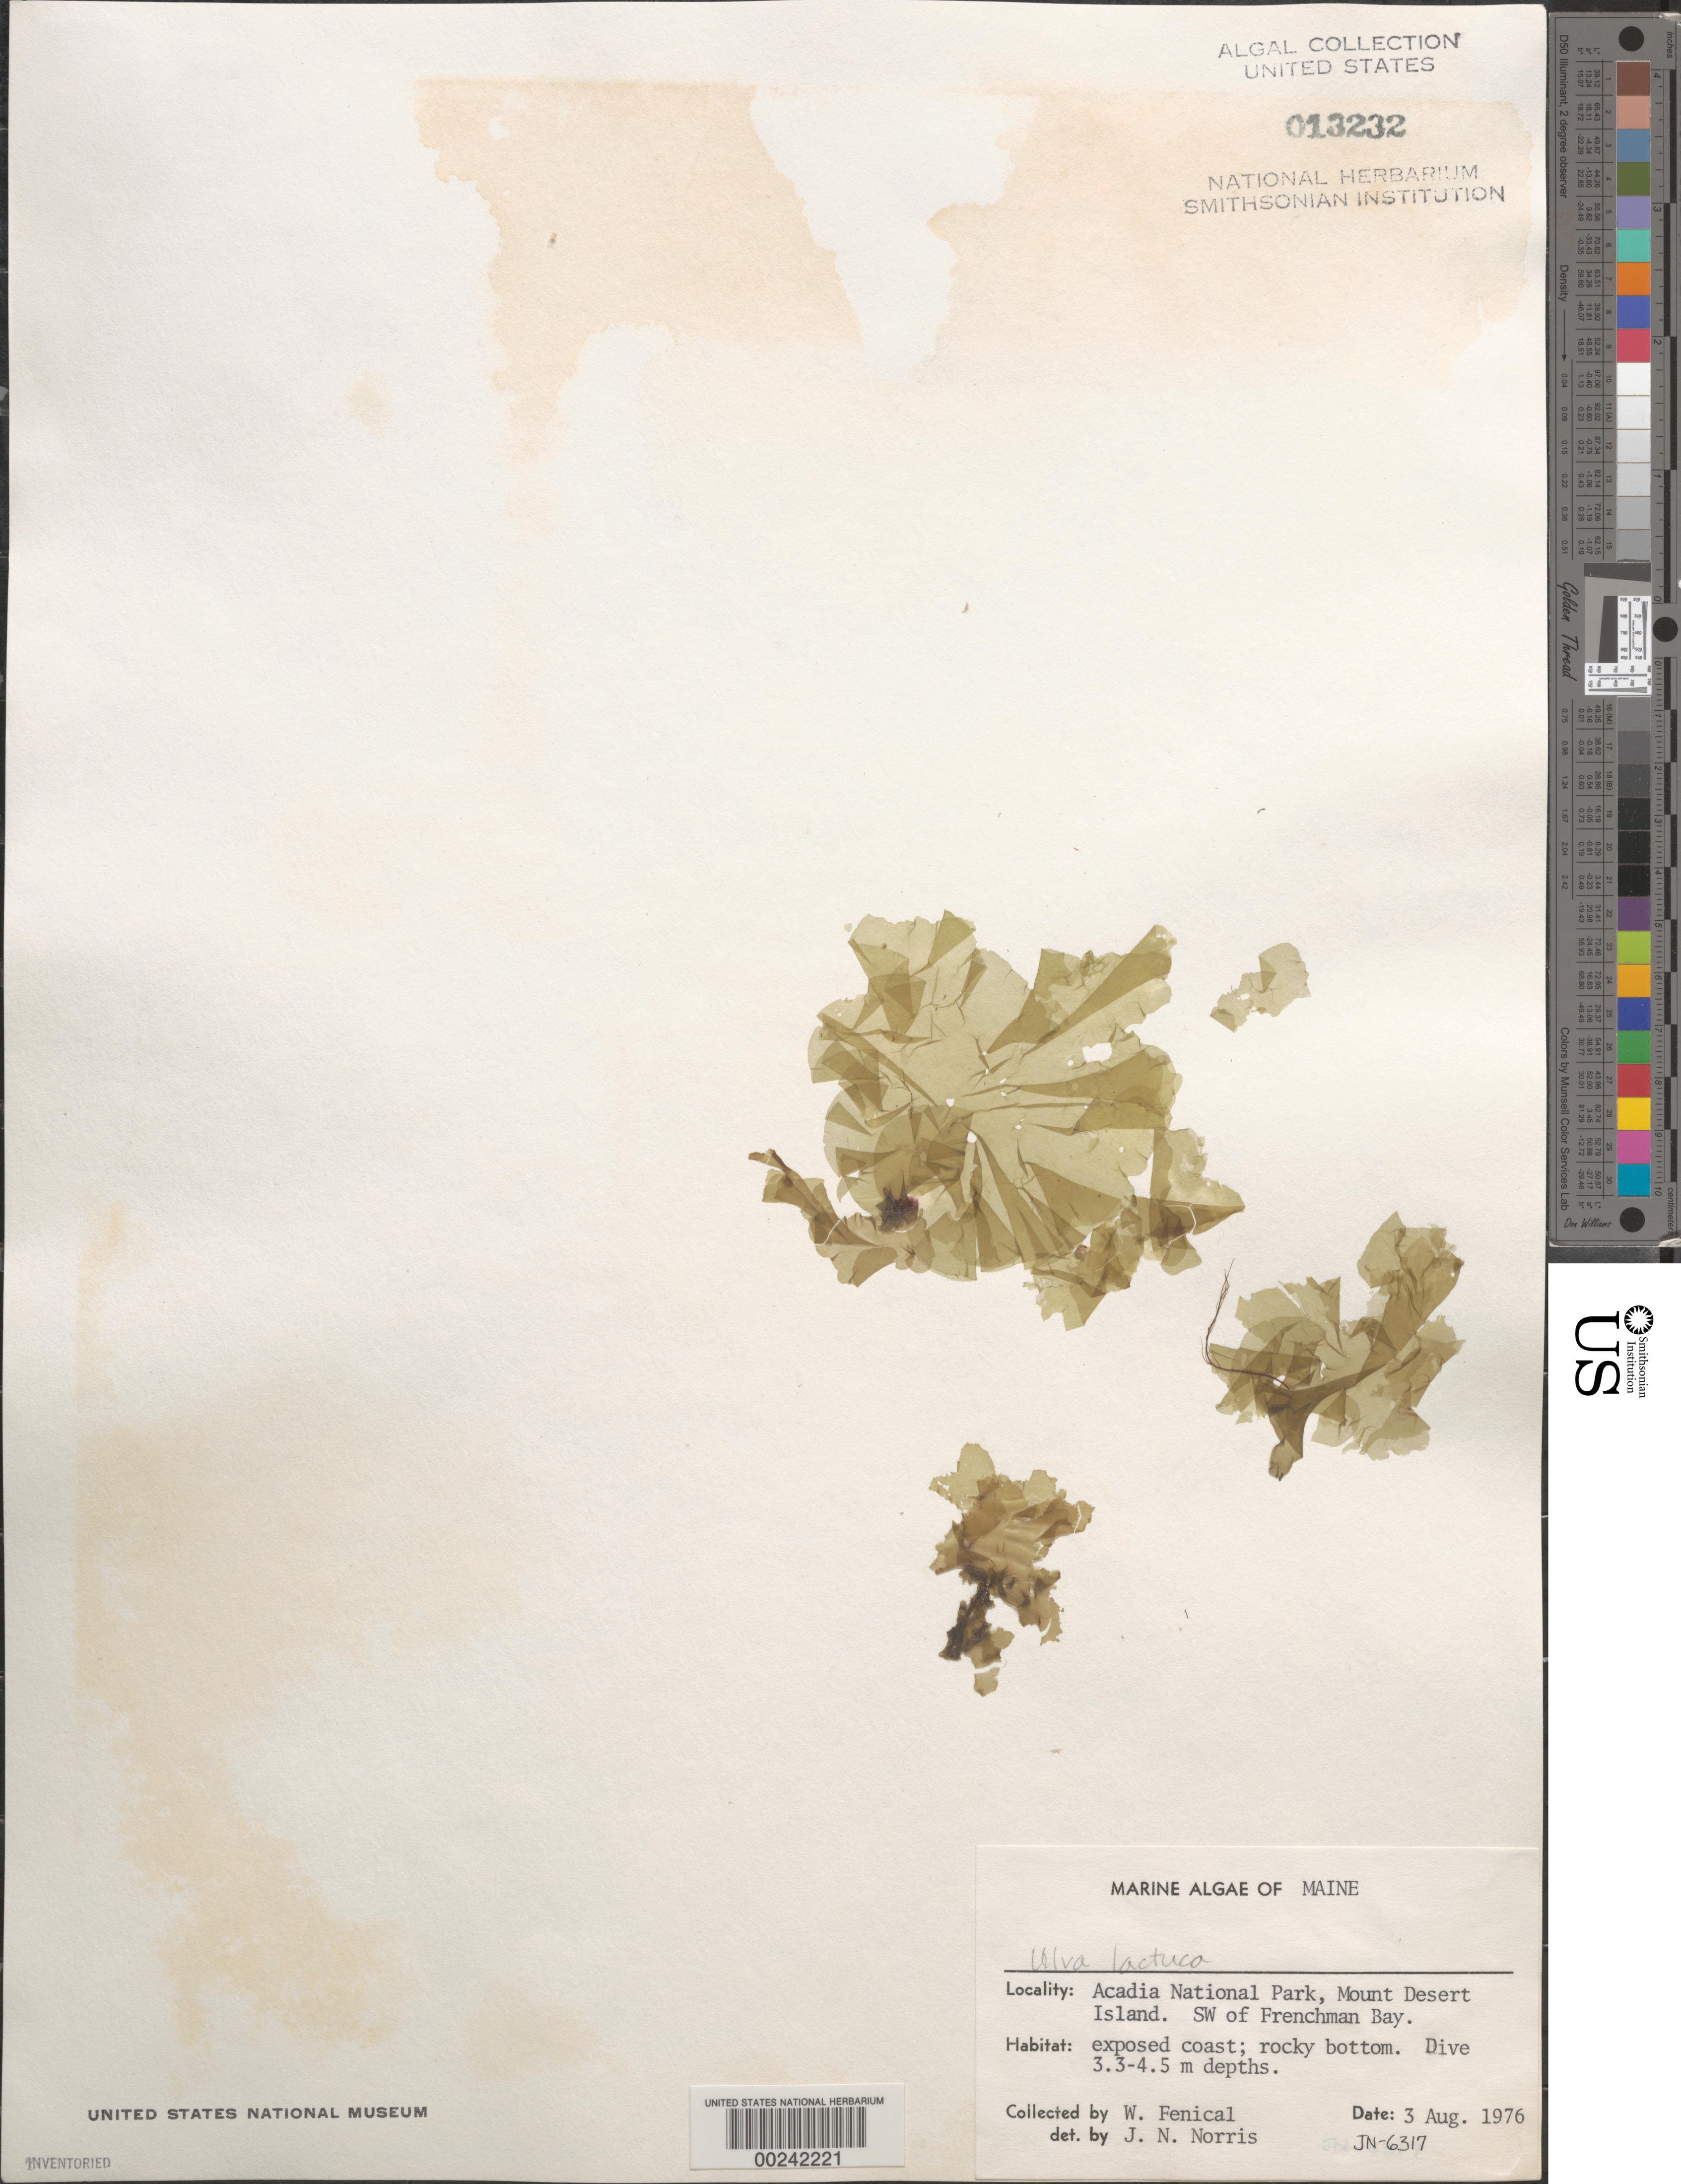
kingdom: Plantae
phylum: Chlorophyta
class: Ulvophyceae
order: Ulvales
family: Ulvaceae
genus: Ulva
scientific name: Ulva lactuca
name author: L.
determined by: Norris, James N.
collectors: W. Fenical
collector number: Jn-6317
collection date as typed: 03 Aug 1976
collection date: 1976-08-03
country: United States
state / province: Maine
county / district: Hancock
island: Mount Desert Island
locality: Acadia National Park, southwest of Frenchman Bay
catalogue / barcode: US 13232